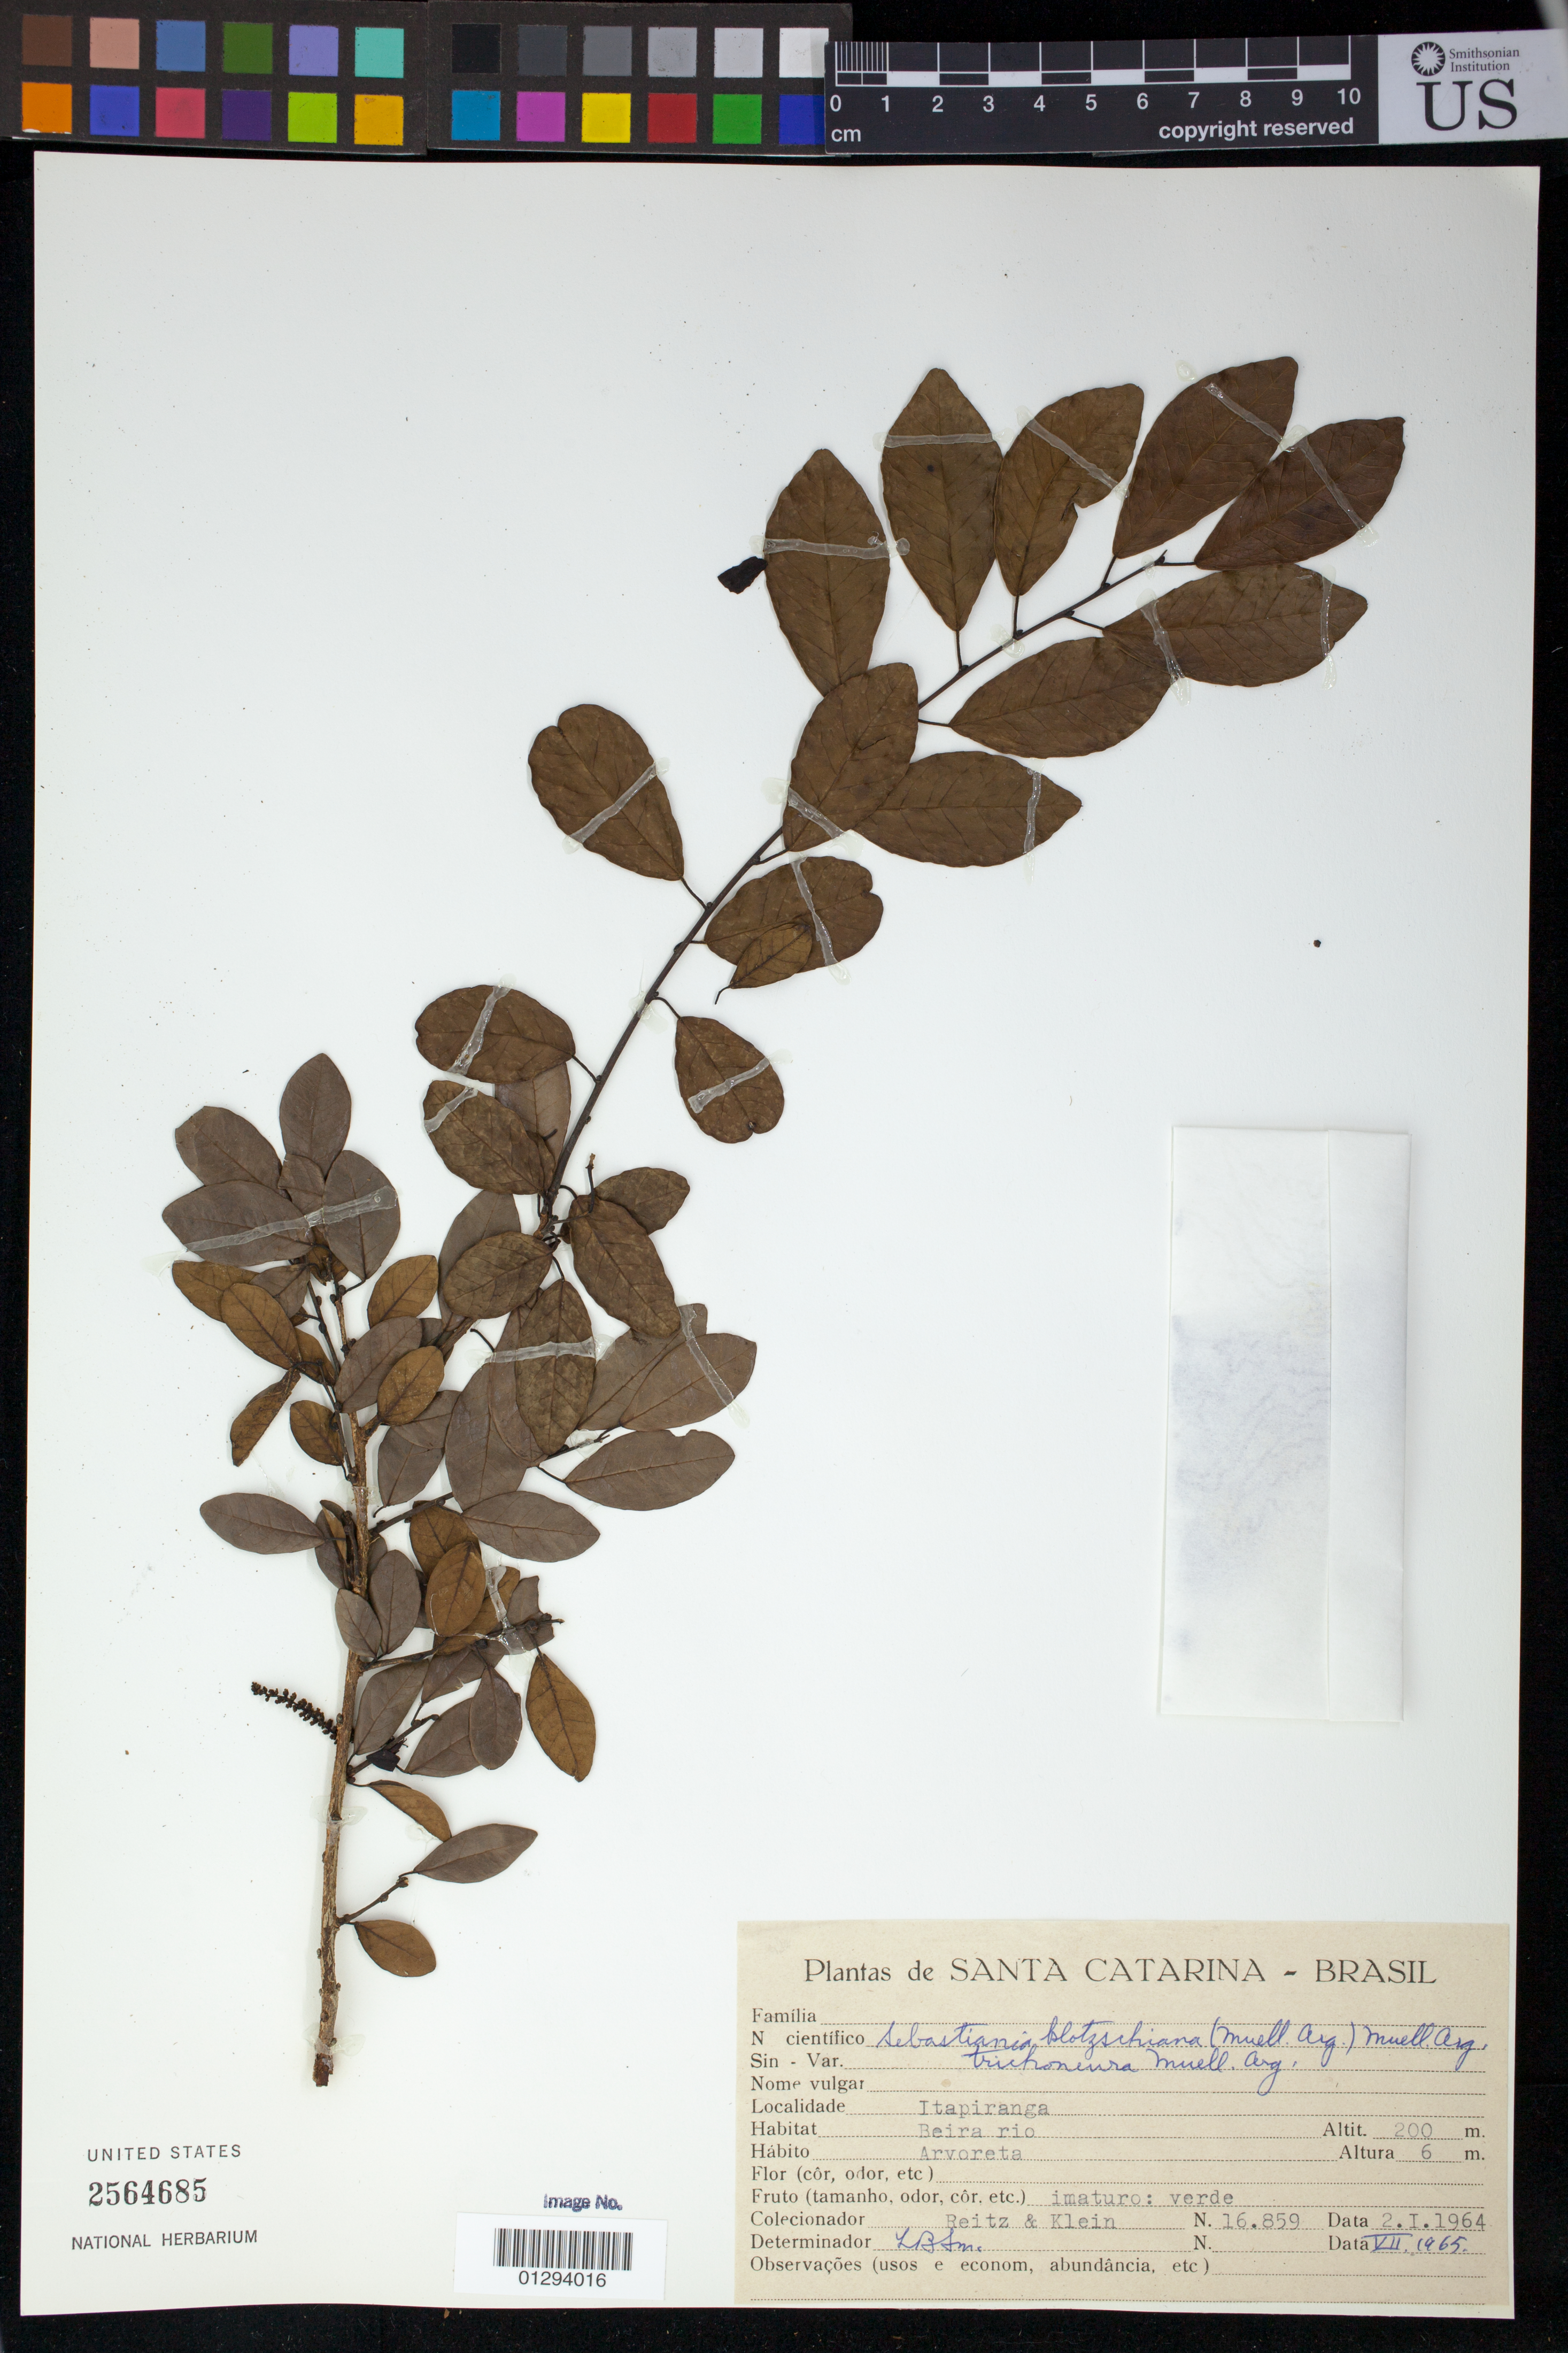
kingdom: Plantae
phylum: Tracheophyta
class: Magnoliopsida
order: Malpighiales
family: Euphorbiaceae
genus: Sebastiania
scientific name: Sebastiania commersoniana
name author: (Baill.) L.B. Sm. & Downs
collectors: R. Reitz & Klein, --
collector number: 16.859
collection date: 1964-01-02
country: Brazil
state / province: Santa Catarina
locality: Itapiranga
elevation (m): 200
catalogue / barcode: US 2564685